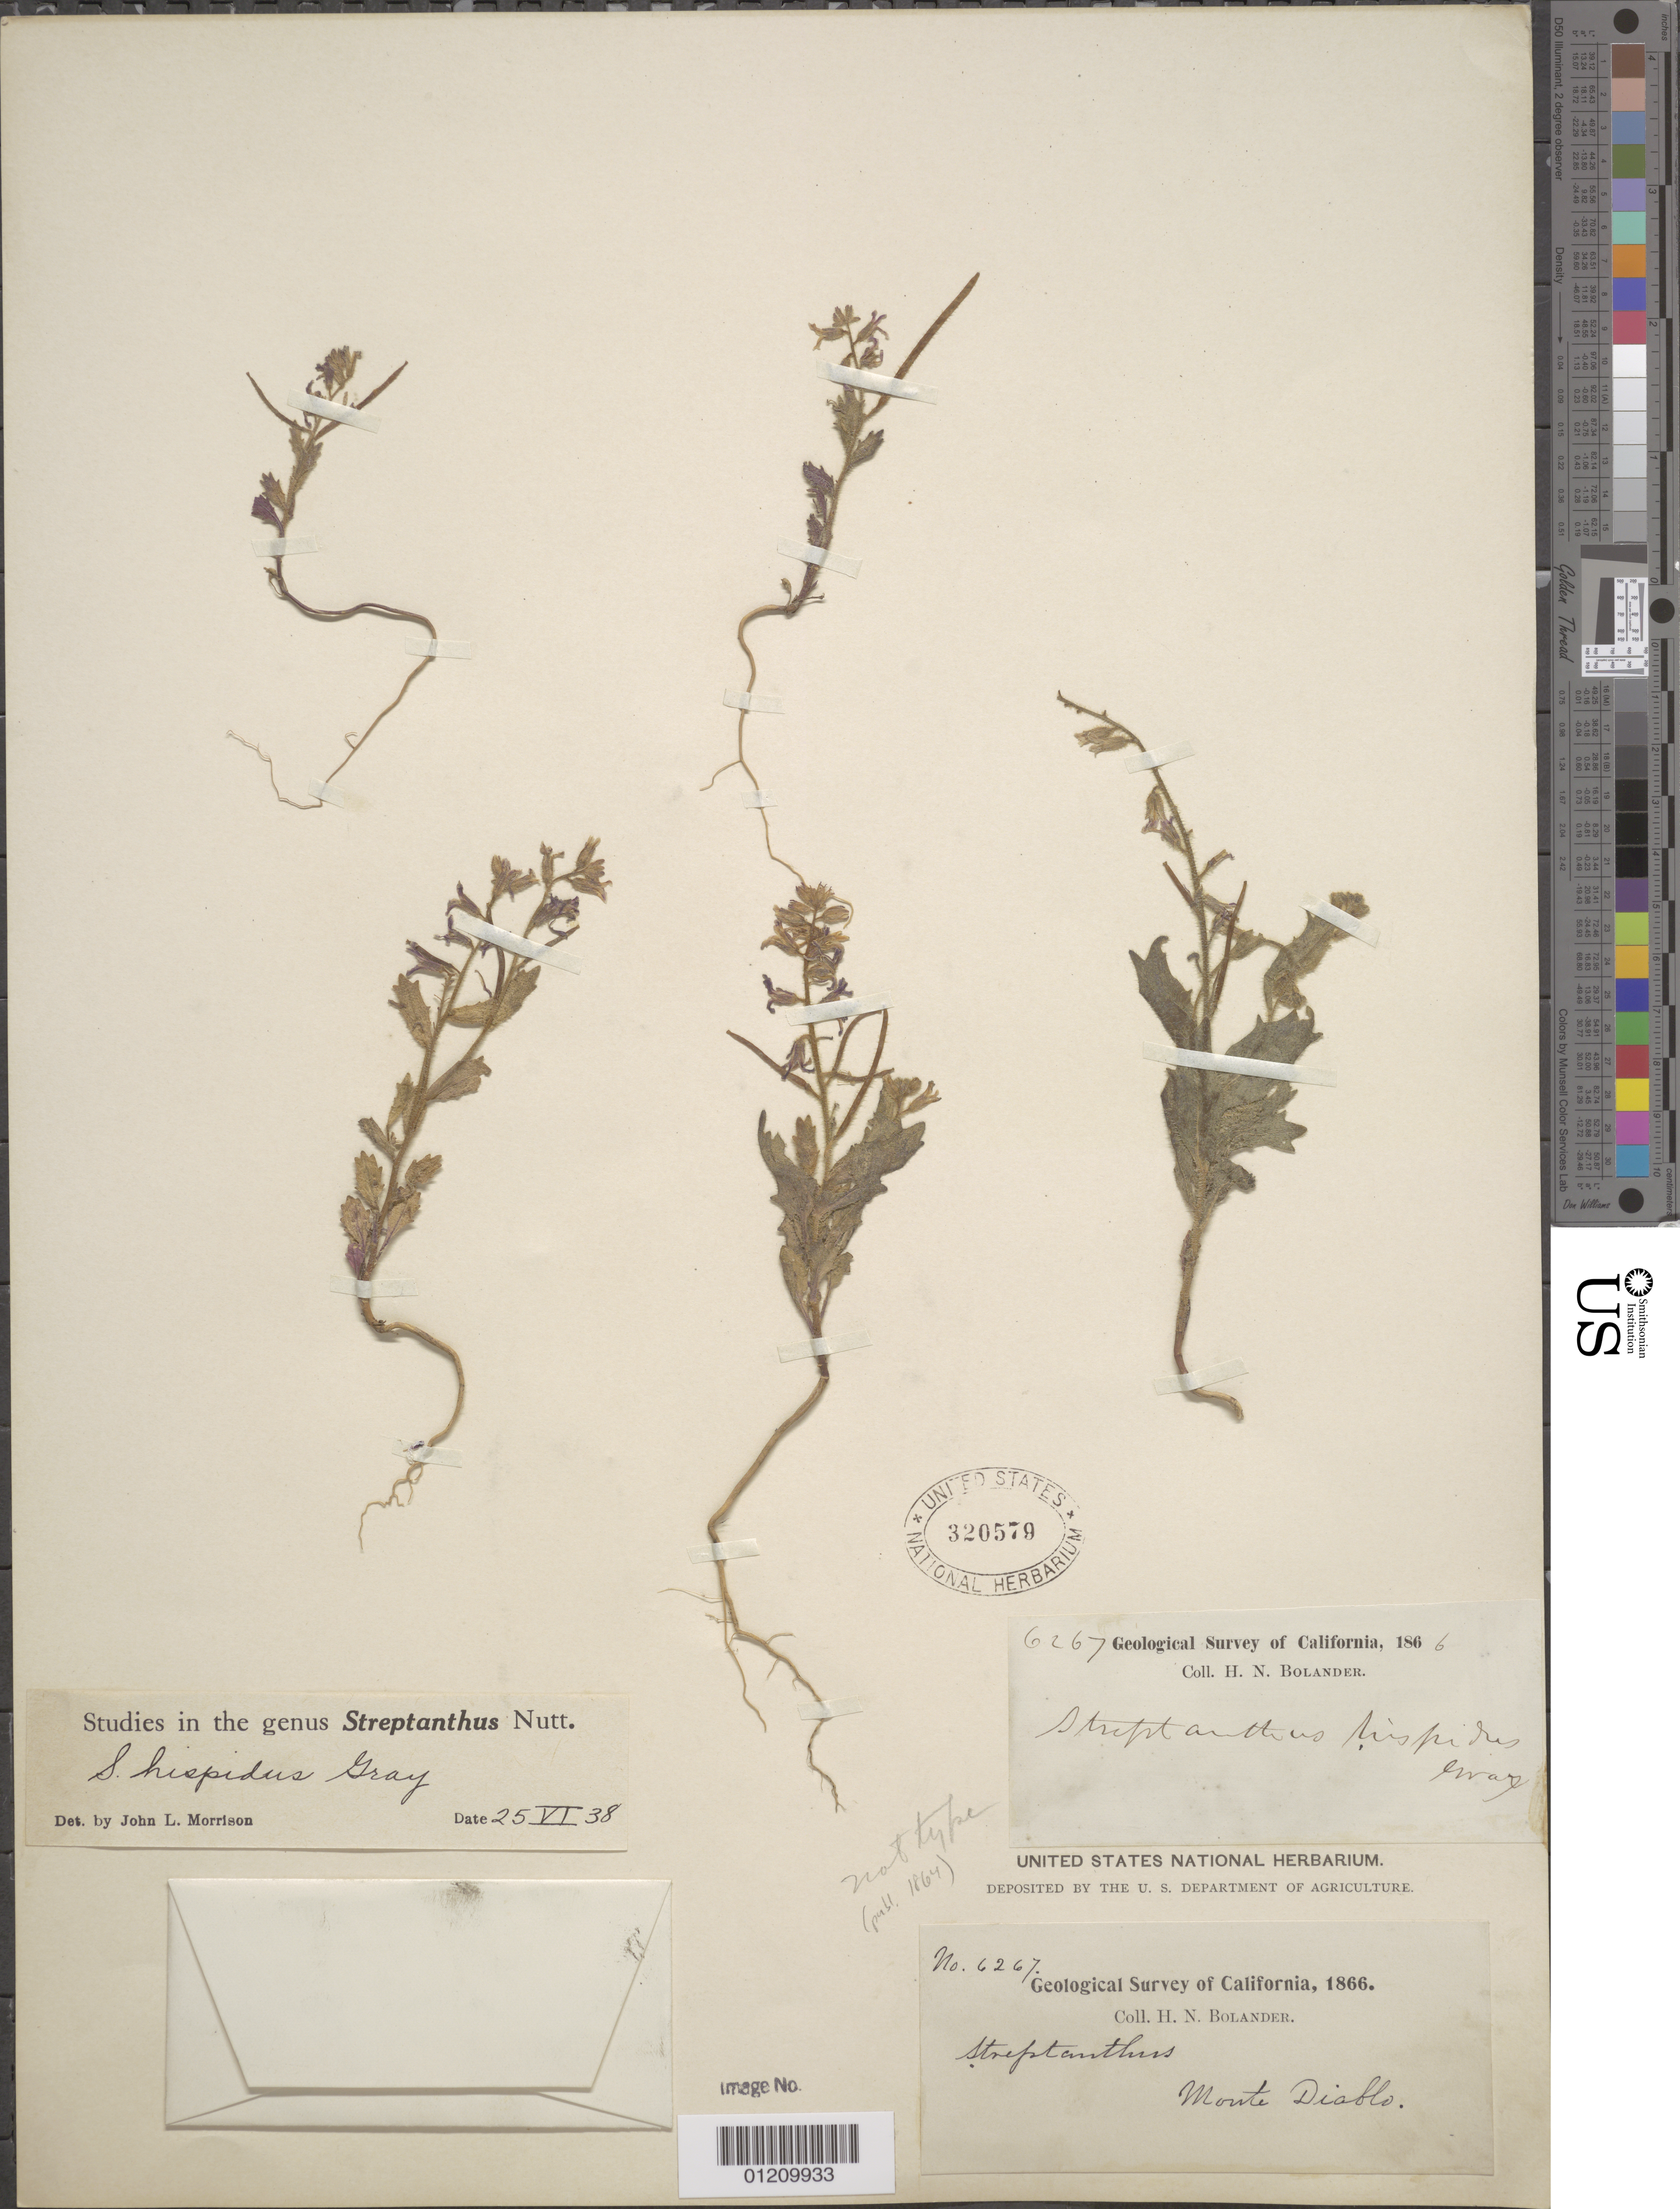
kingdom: Plantae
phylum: Tracheophyta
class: Magnoliopsida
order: Brassicales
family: Brassicaceae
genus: Streptanthus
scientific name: Streptanthus hispidus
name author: A. Gray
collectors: H. Bolander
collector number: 6267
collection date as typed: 1866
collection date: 1866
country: United States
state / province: California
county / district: Contra Costa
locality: Monte Diablo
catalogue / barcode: US 320579